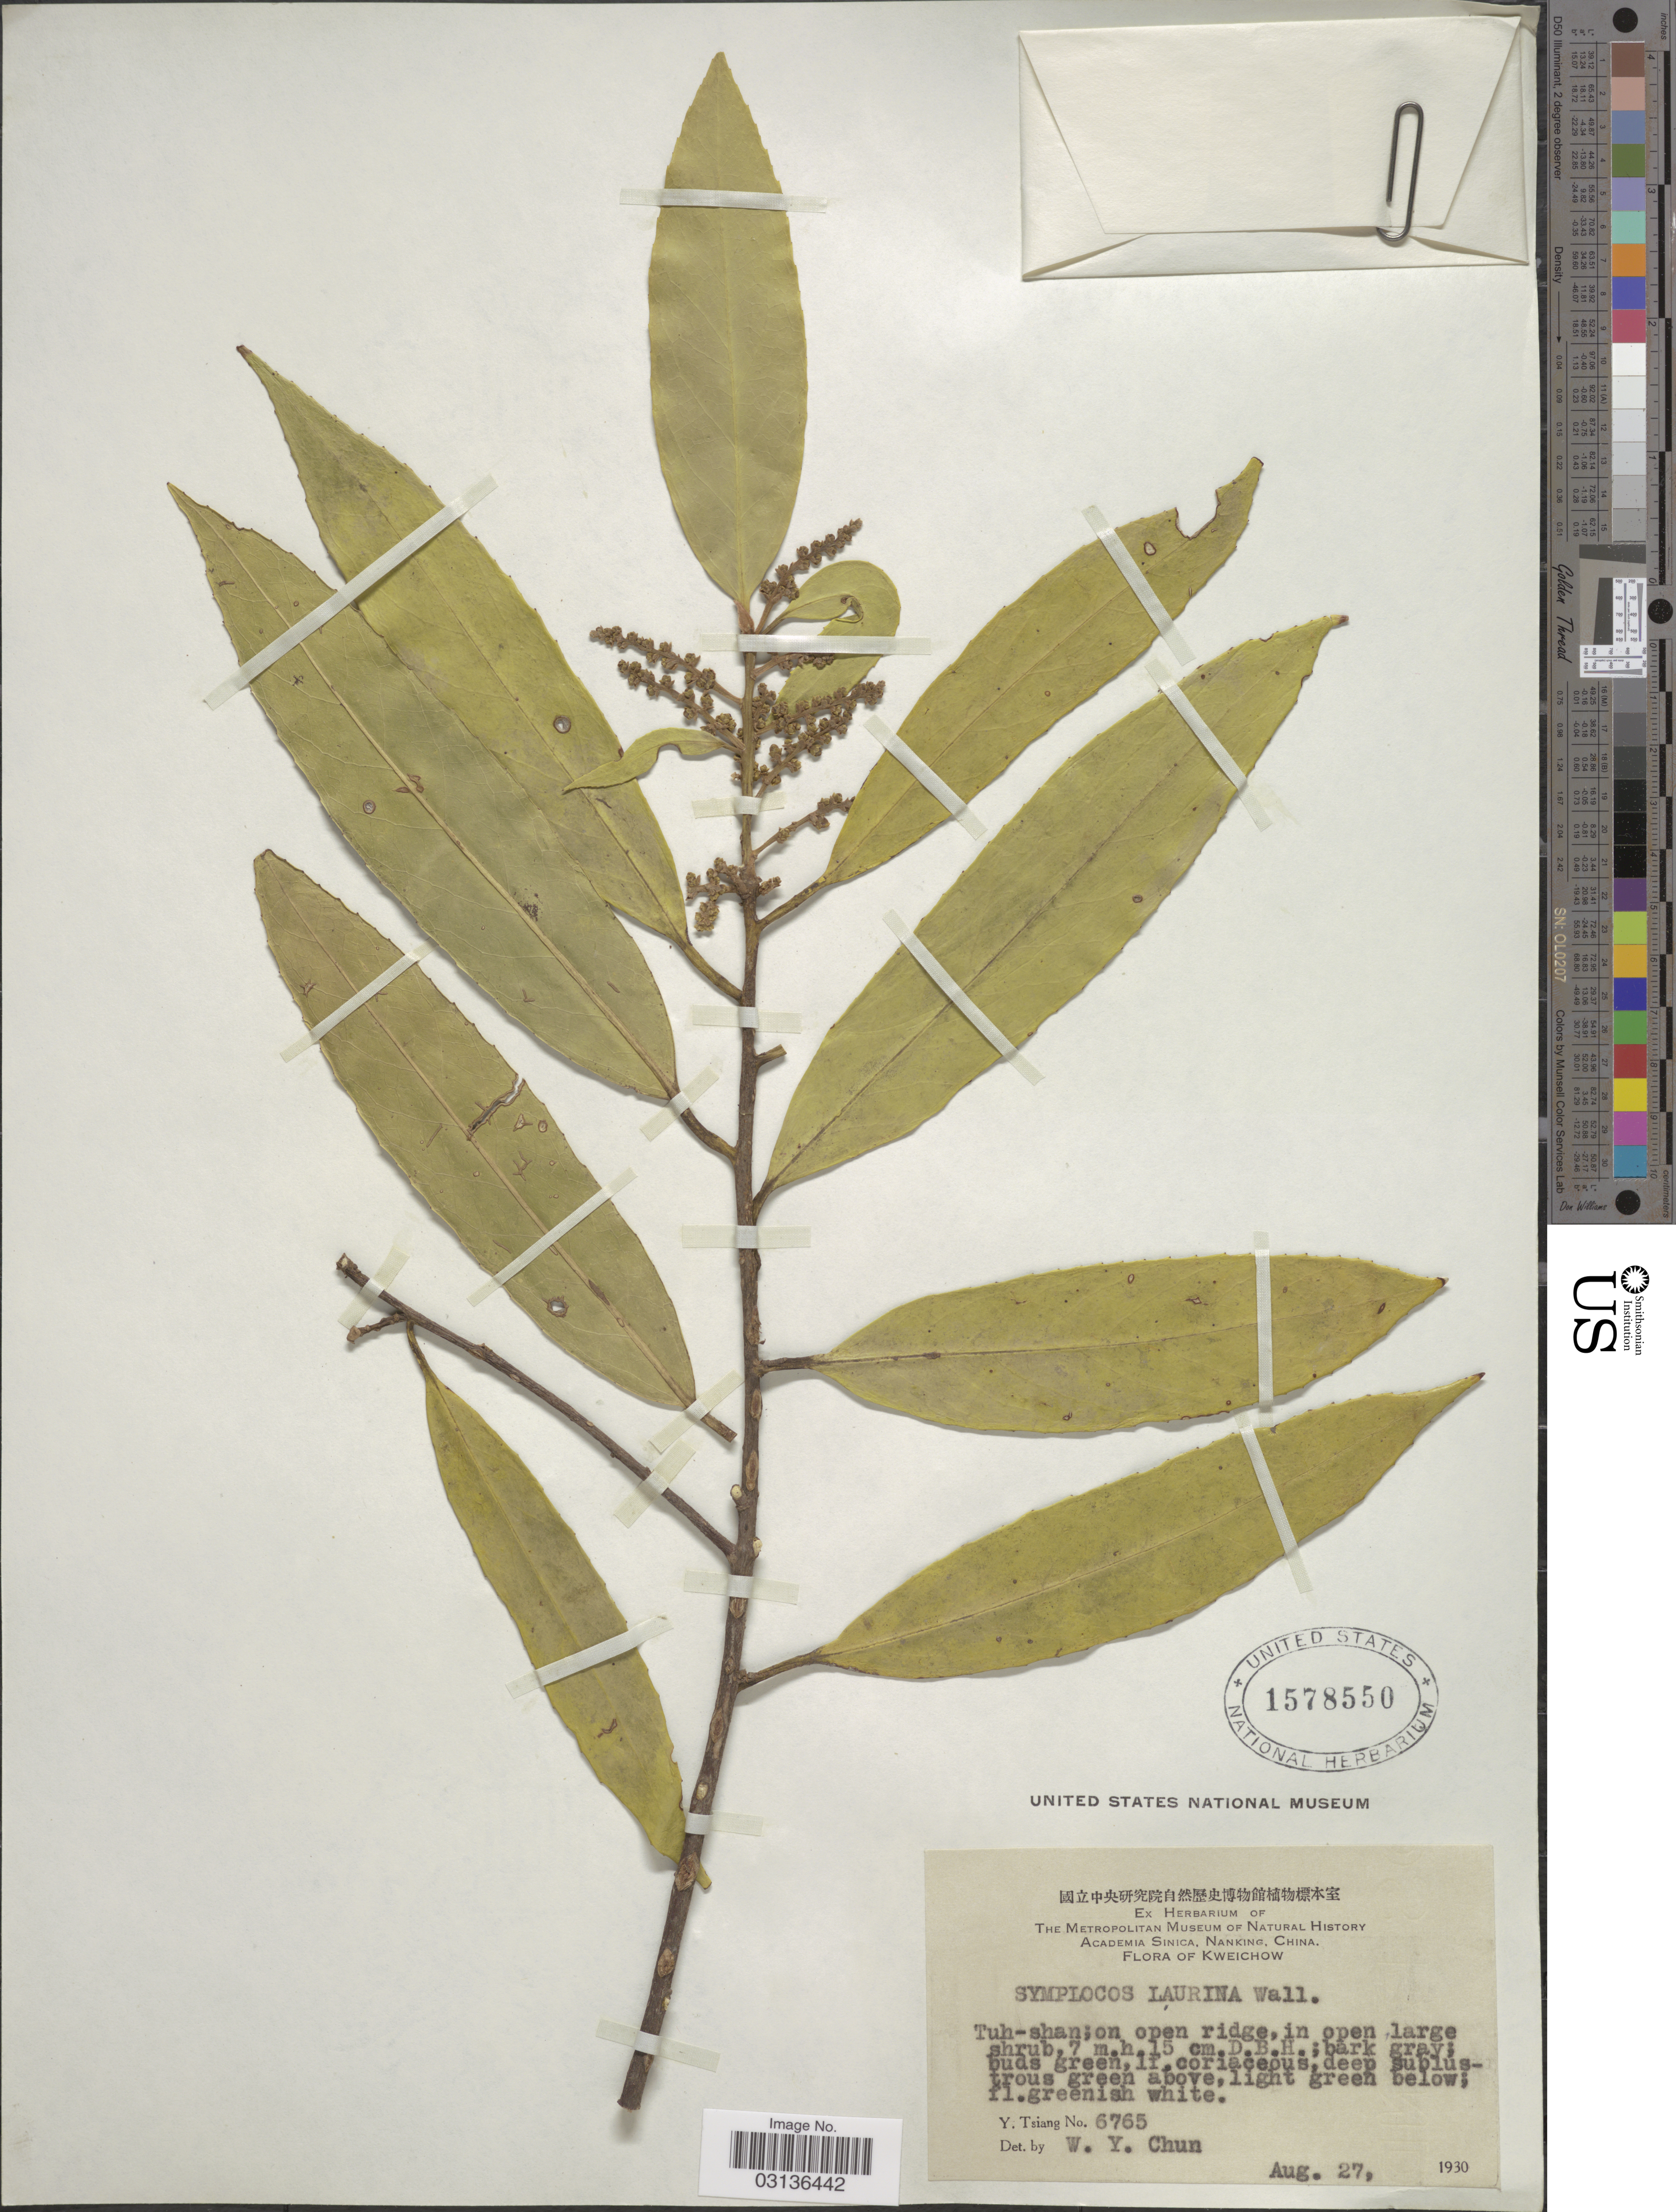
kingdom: Plantae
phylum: Tracheophyta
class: Magnoliopsida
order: Ericales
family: Symplocaceae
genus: Symplocos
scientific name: Symplocos cochinchinensis subsp. laurina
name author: (Retz.) Noot.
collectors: Y. Tsiang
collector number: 6765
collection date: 1930-08-27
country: China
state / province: Guizhou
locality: Kweichow. Tuh-shan.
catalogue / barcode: US 1578550